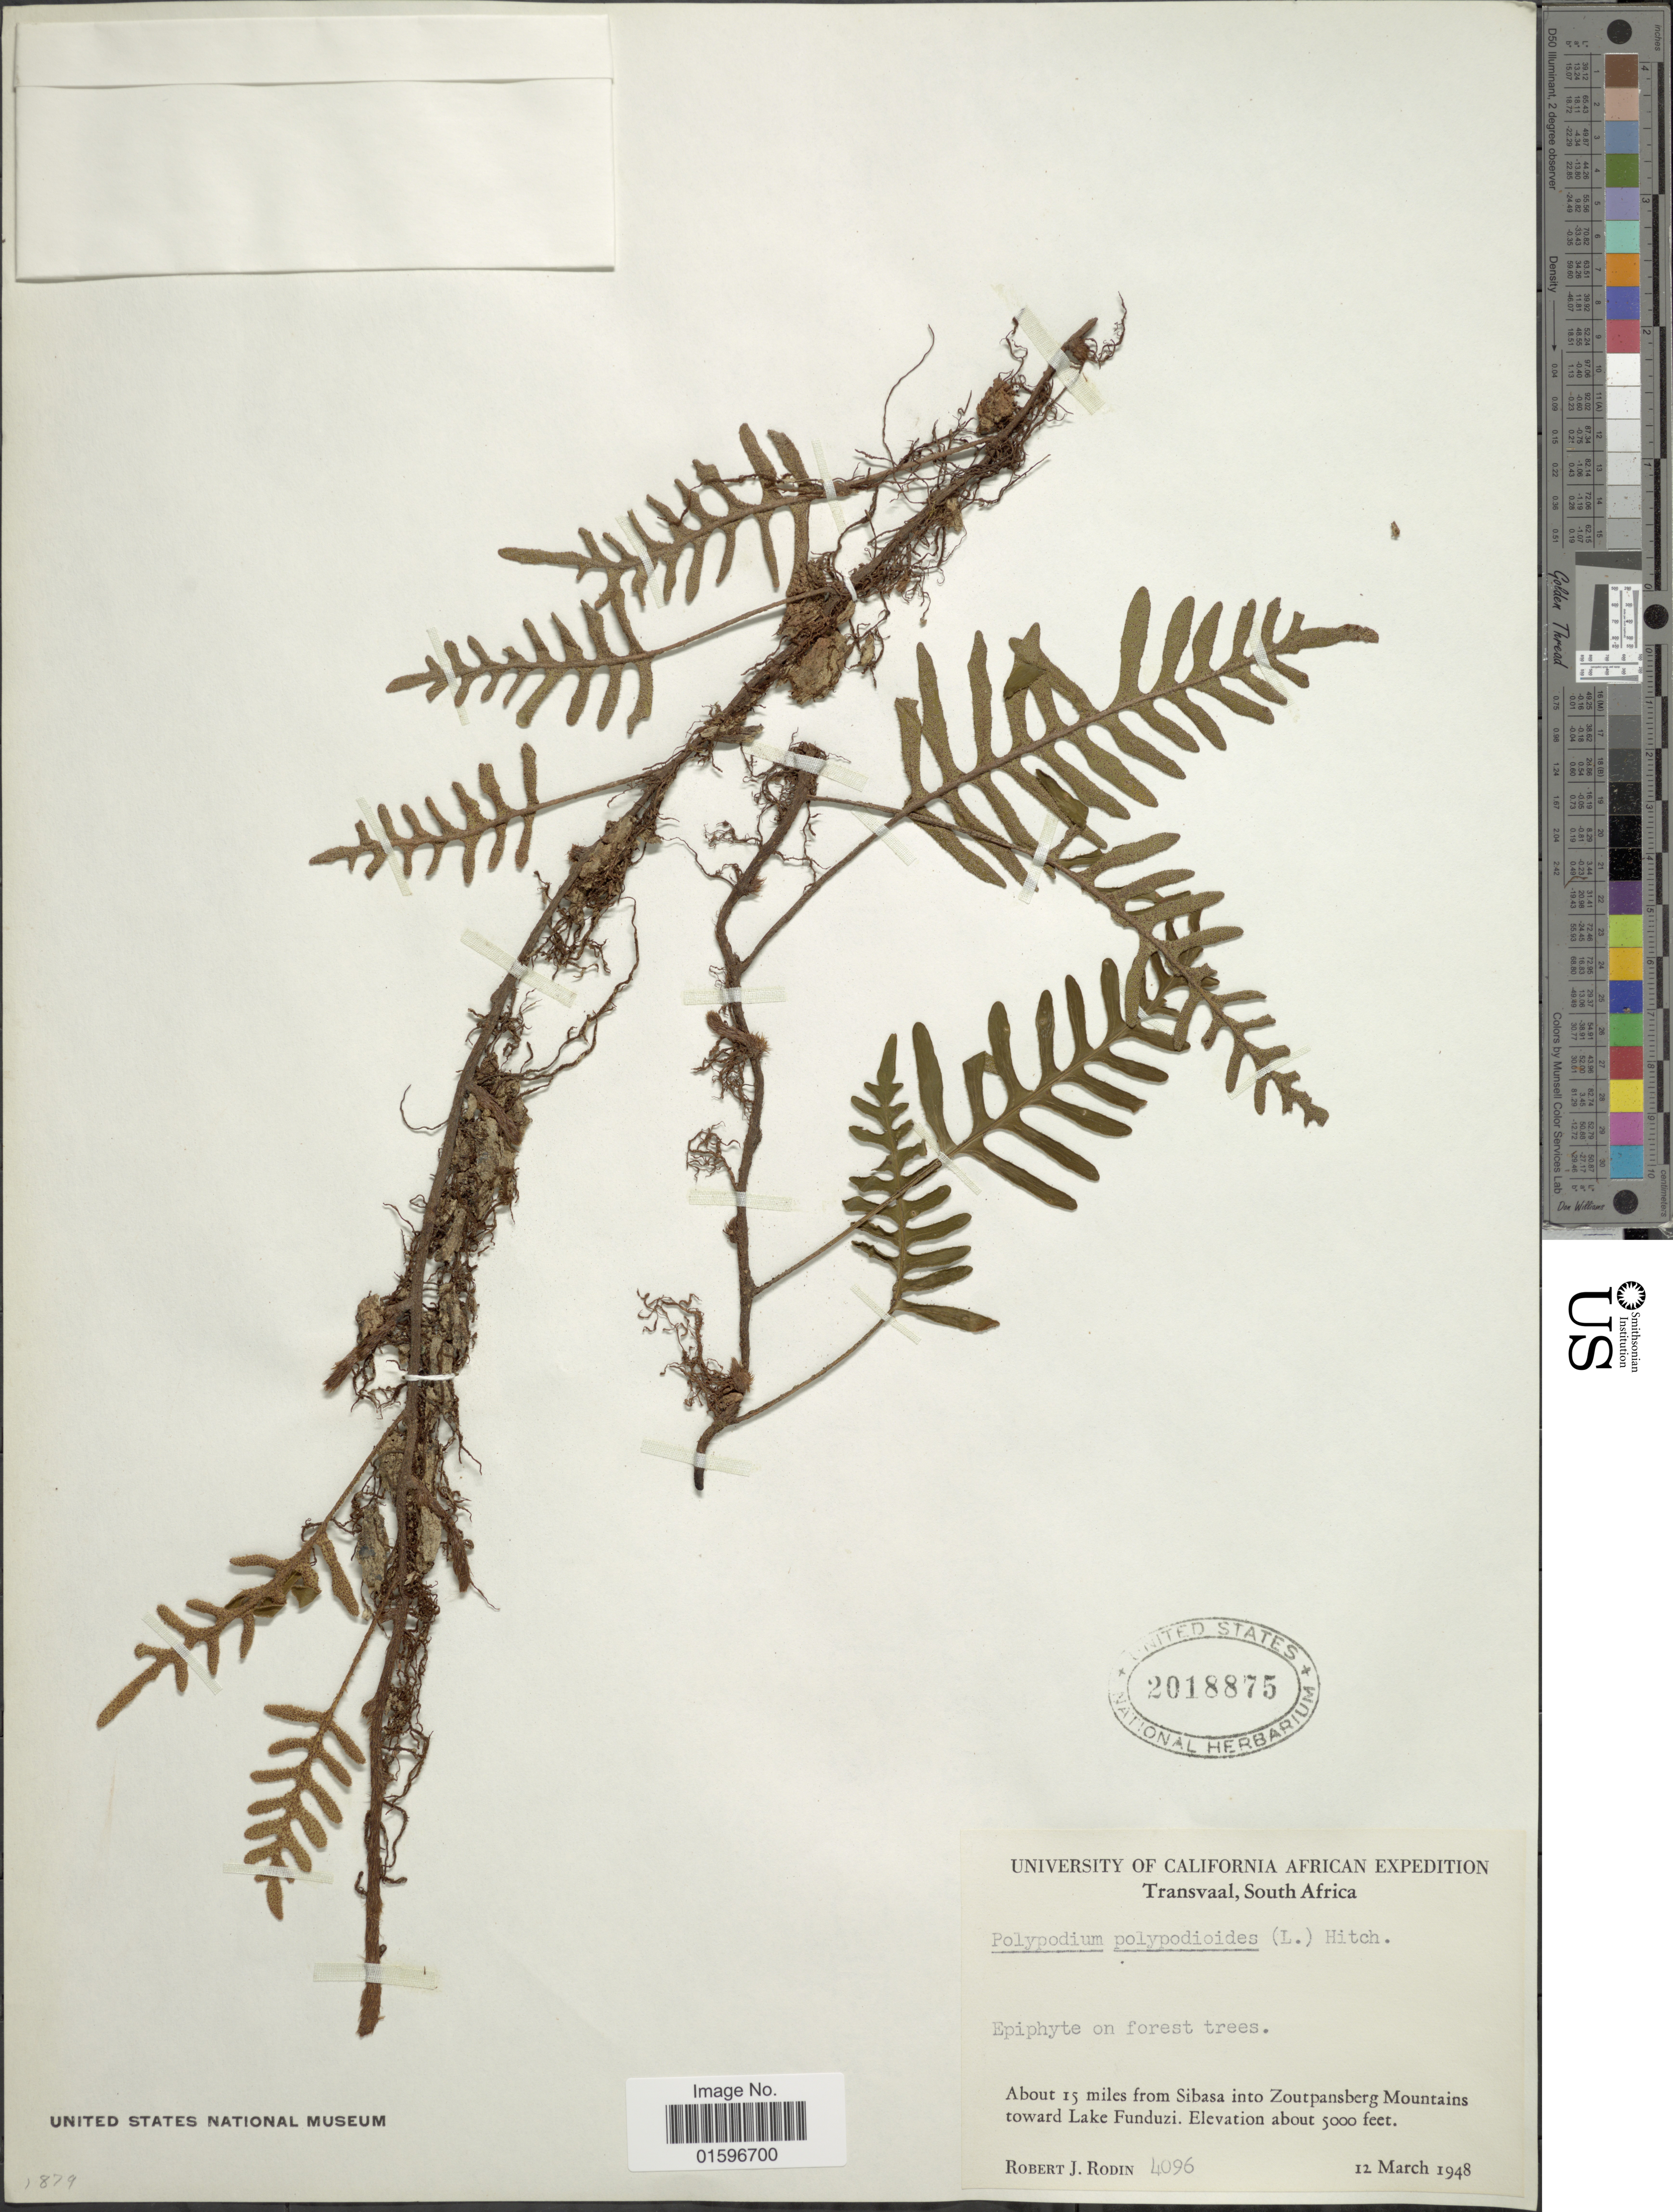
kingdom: Plantae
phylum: Tracheophyta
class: Polypodiopsida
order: Polypodiales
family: Polypodiaceae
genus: Polypodium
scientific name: Polypodium eckloni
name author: Kunze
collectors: R. J. Rodin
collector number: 4096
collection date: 1948-03-13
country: South Africa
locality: Transvaal, South Africa, about 15 miles from Sibasa into Zoutpansberg Mountains toward Lake Funduzi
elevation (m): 1524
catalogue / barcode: US 2018875